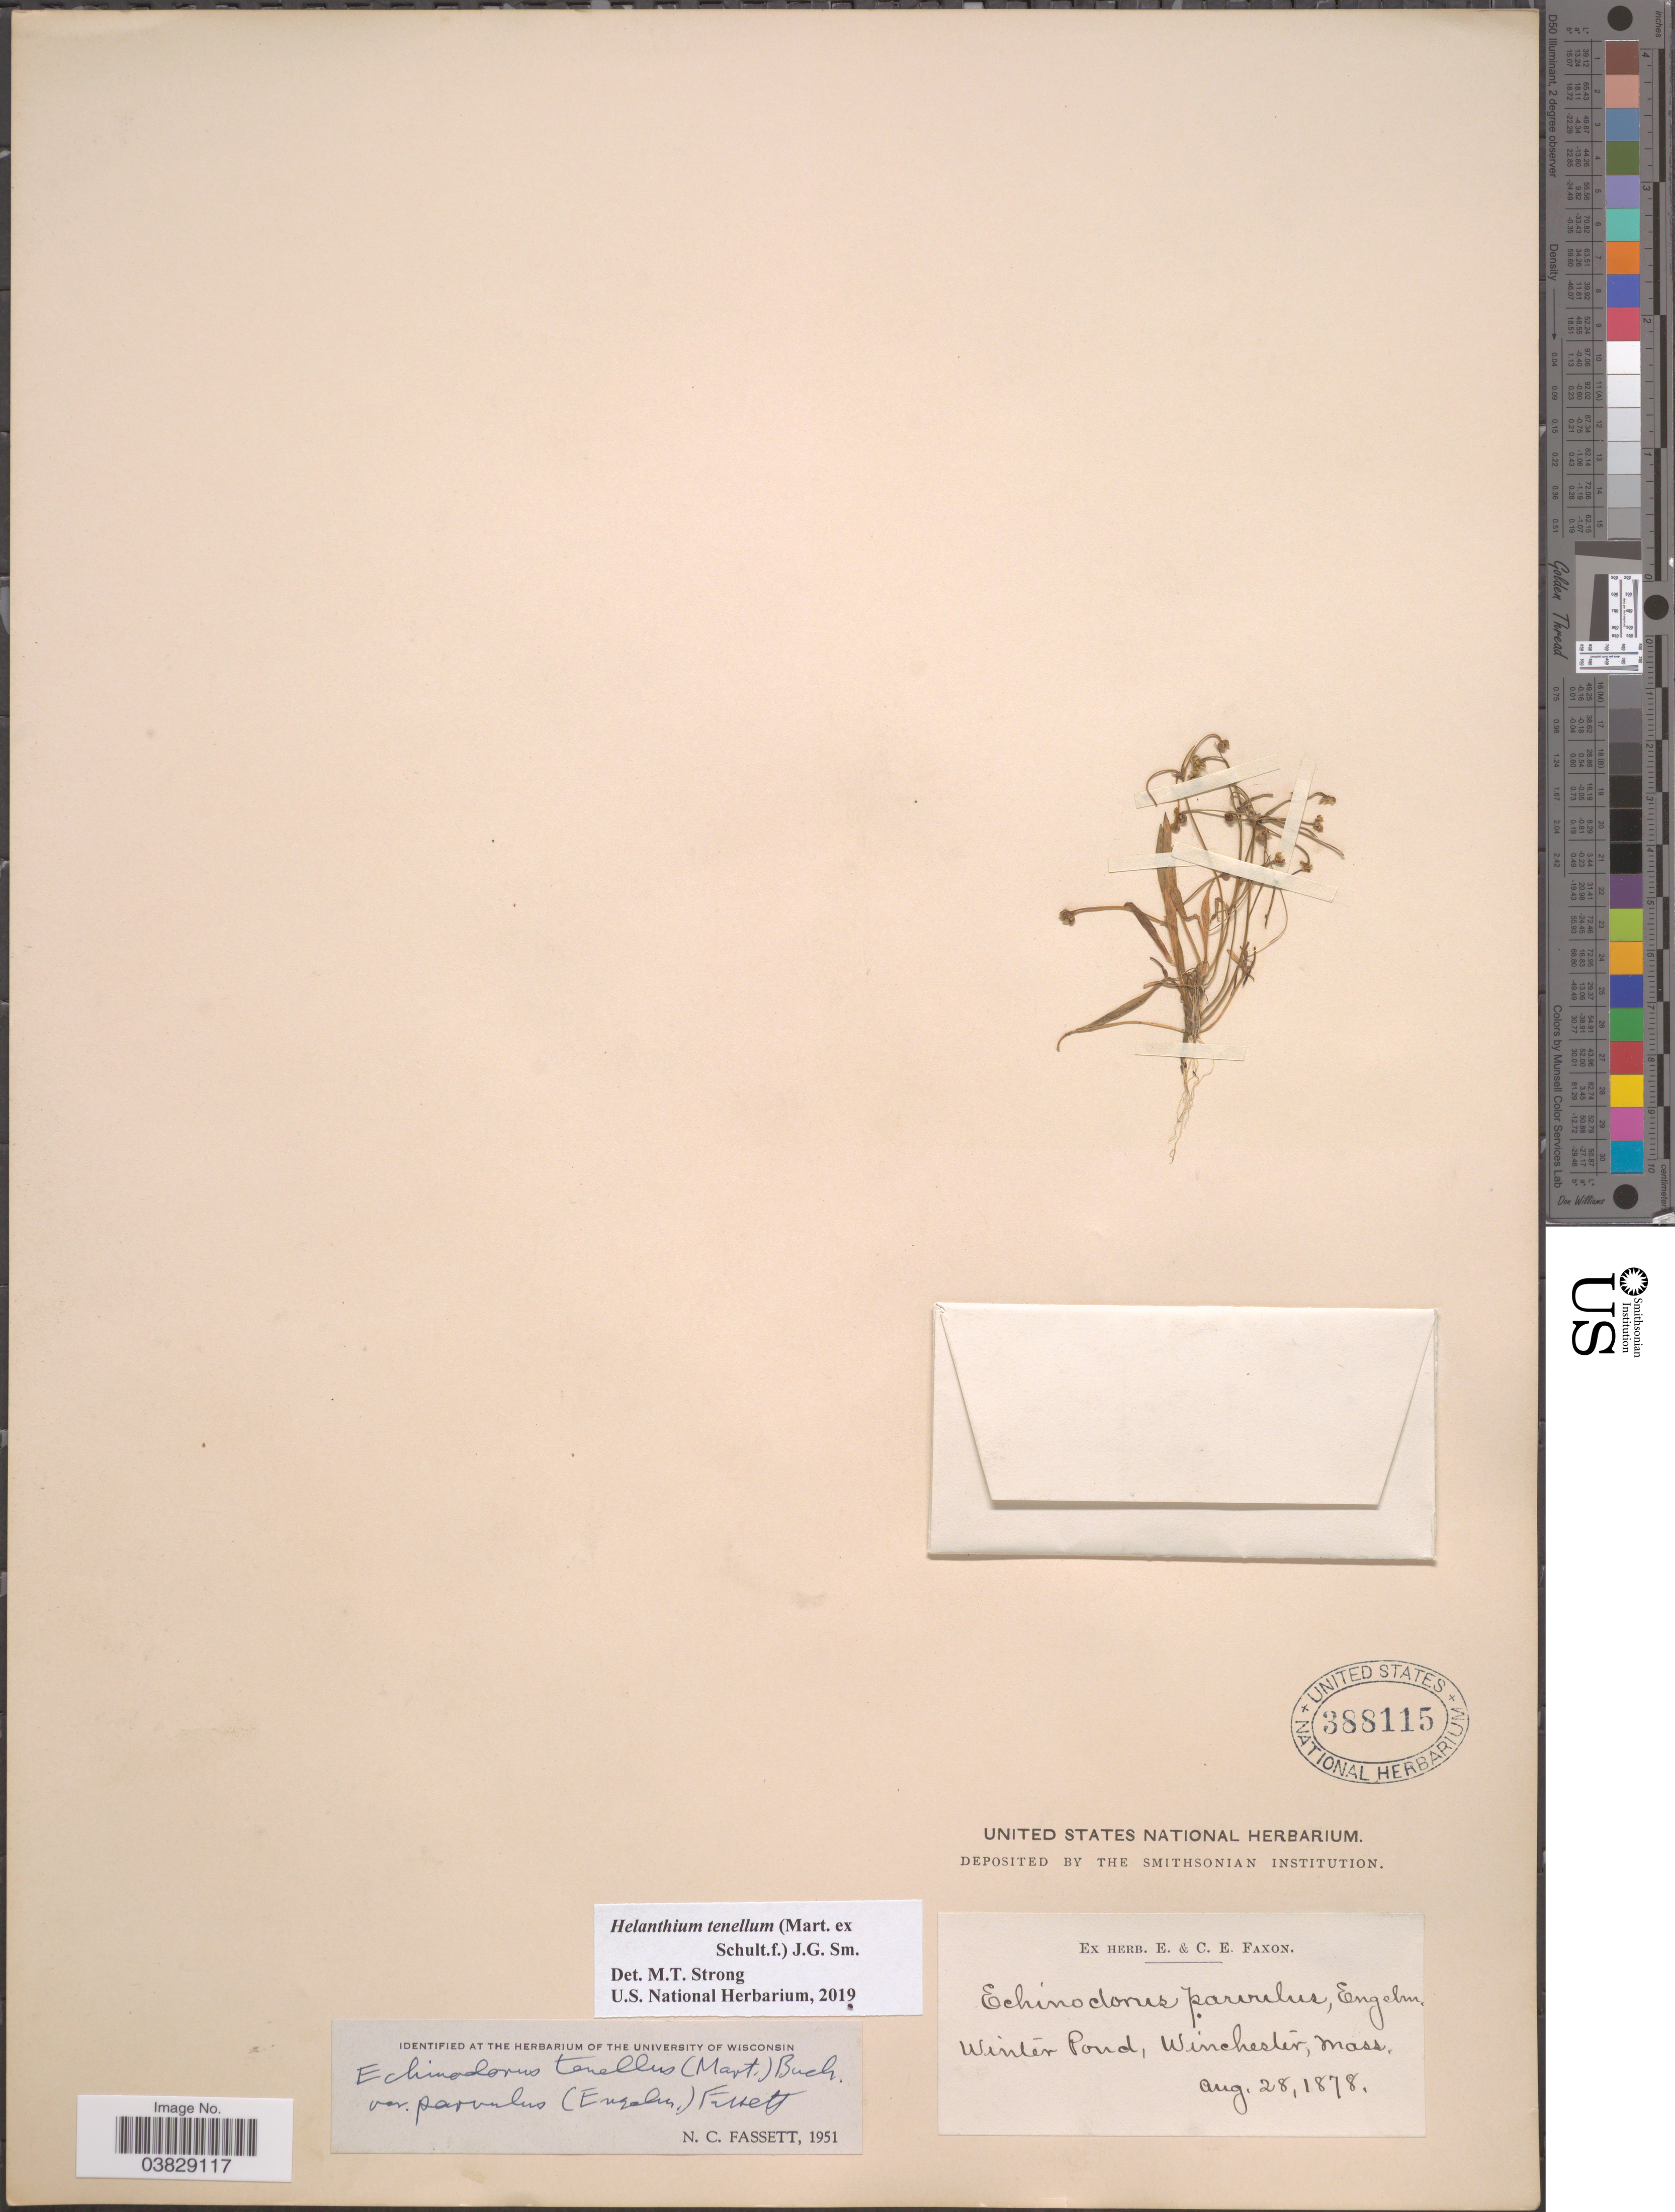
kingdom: Plantae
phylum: Tracheophyta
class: Liliopsida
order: Alismatales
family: Alismataceae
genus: Helanthium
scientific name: Helanthium tenellum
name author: (Mart. ex Schult. f.) J.G. Sm.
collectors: ex herb. E. & C.E. Faxon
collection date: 1878-08-28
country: United States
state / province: Massachusetts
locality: Winter Pond, Winchester.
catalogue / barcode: US 388115